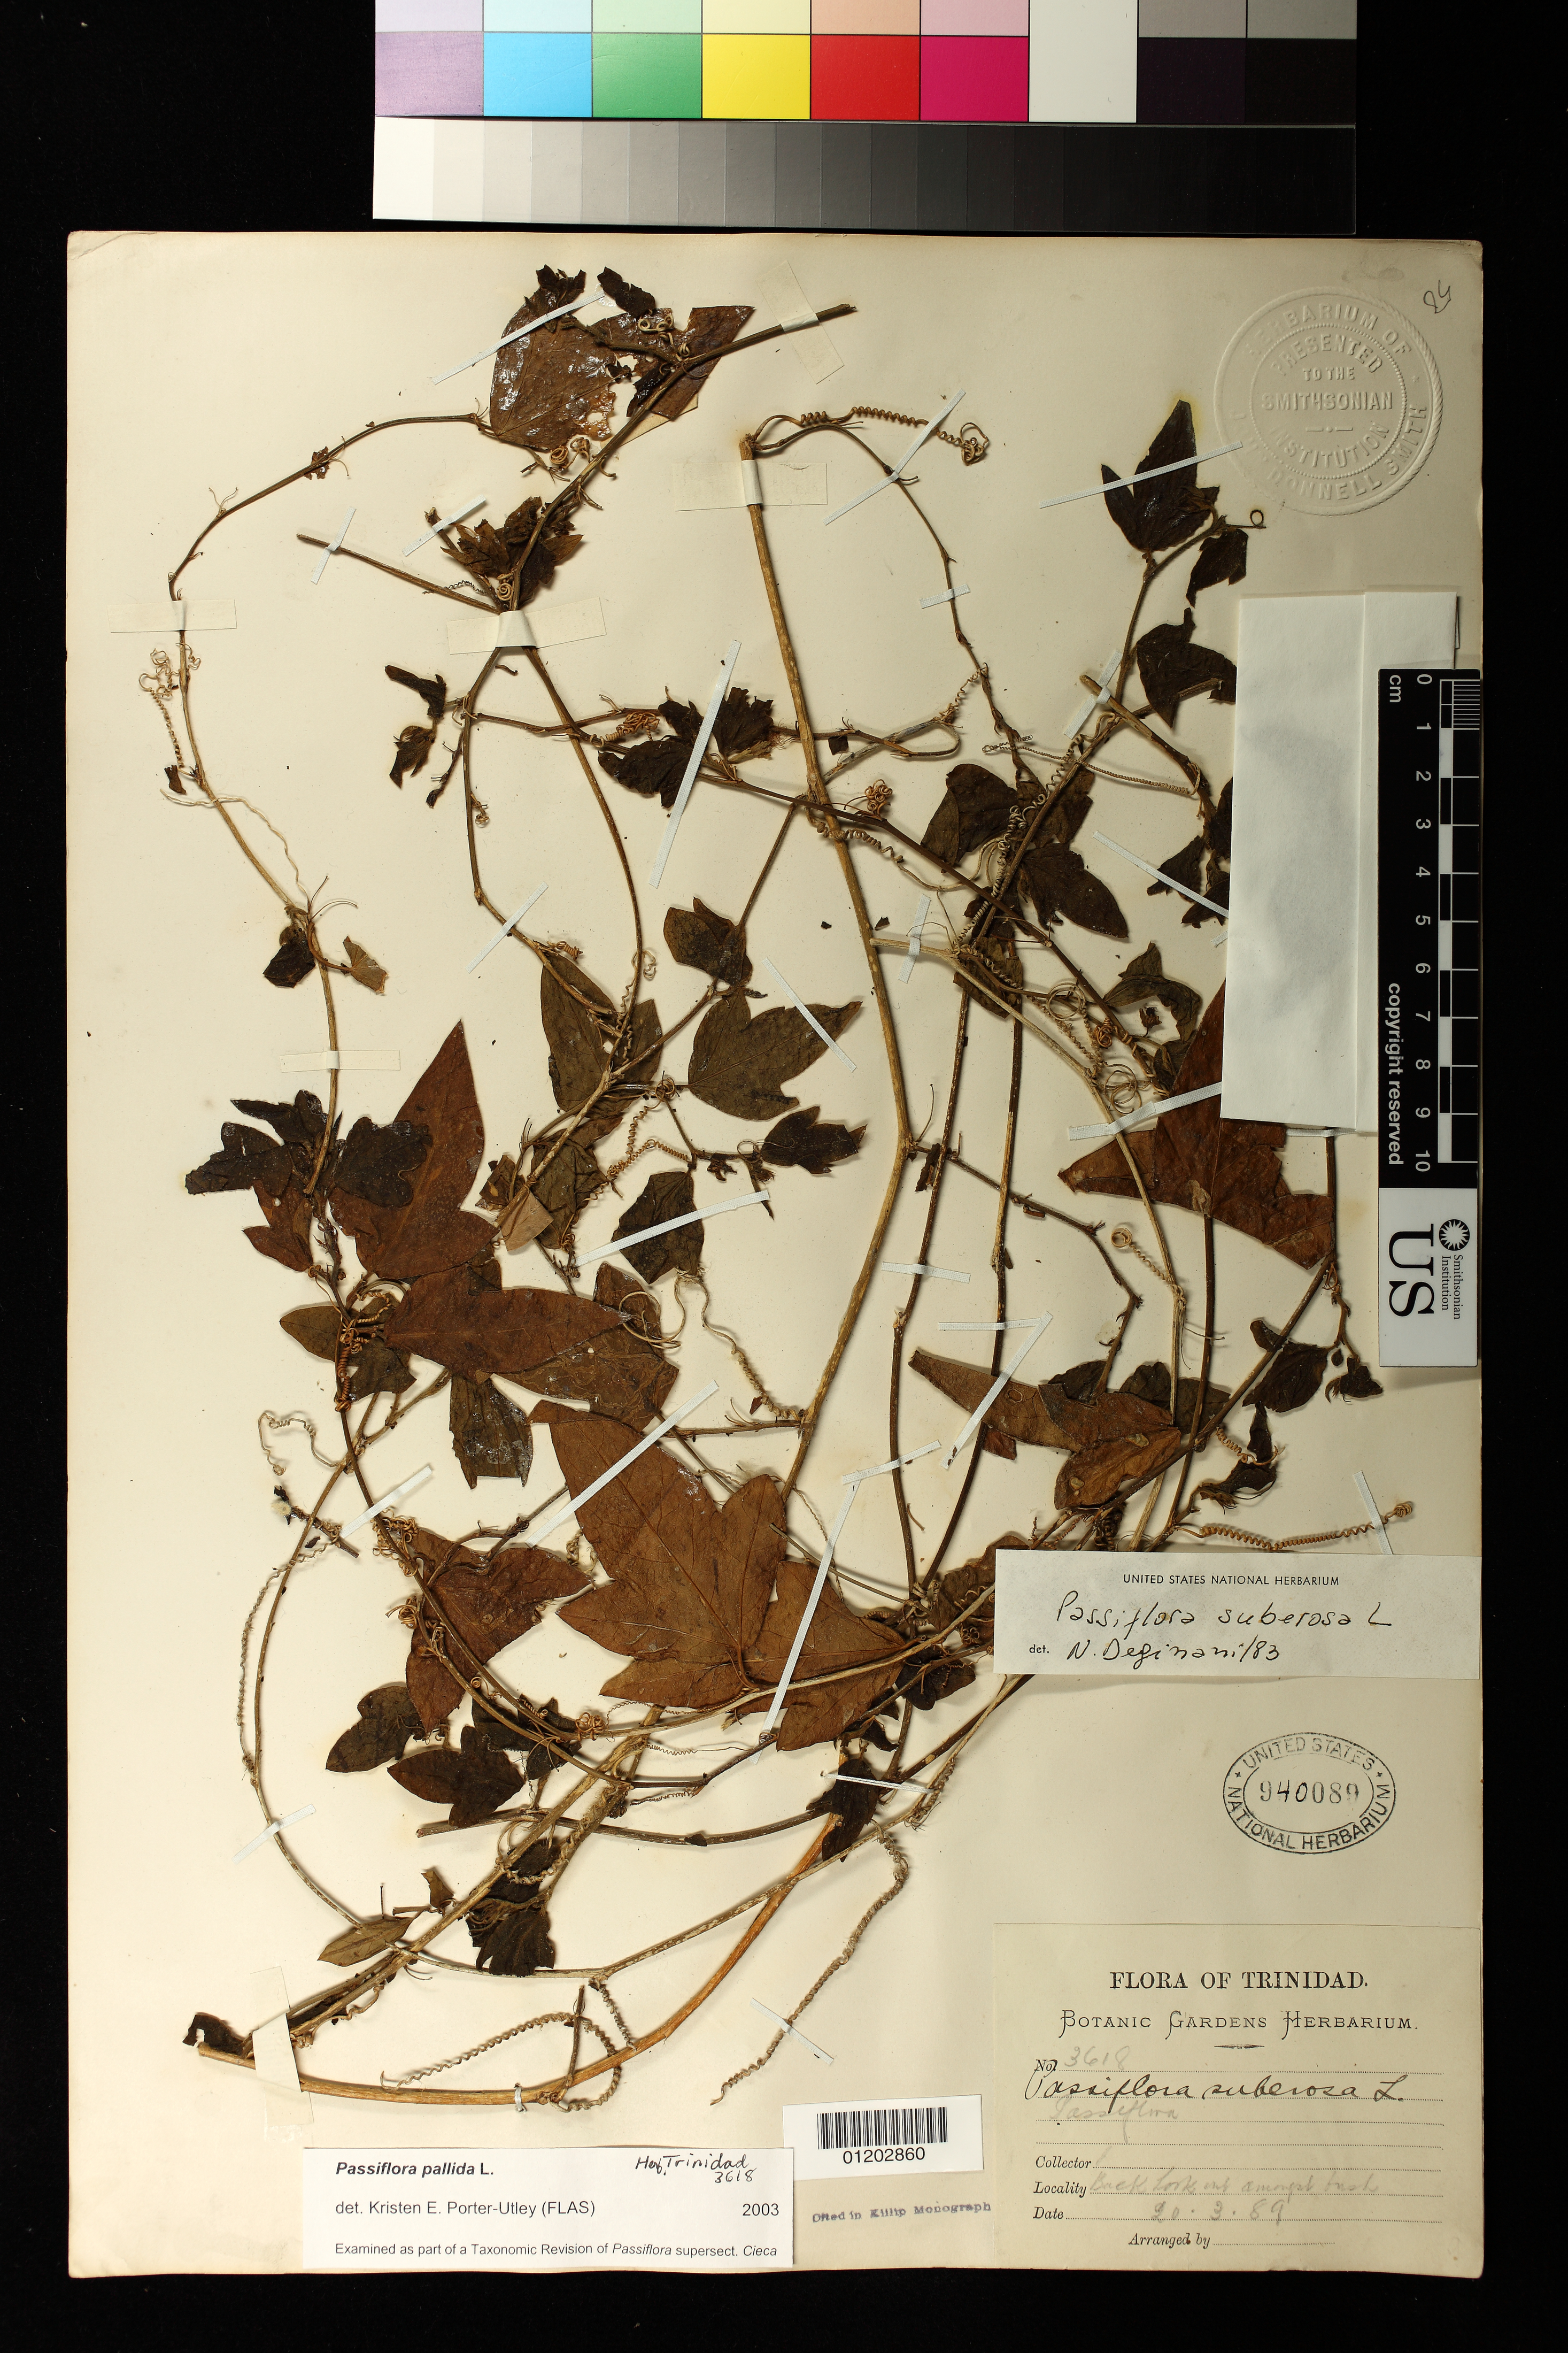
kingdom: Plantae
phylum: Tracheophyta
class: Magnoliopsida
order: Malpighiales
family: Passifloraceae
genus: Passiflora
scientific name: Passiflora pallida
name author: L.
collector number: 3618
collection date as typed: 20 Mar 1889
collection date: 1889-03-20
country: Trinidad and Tobago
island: Trinidad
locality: Back of Look Out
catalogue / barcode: US 940089